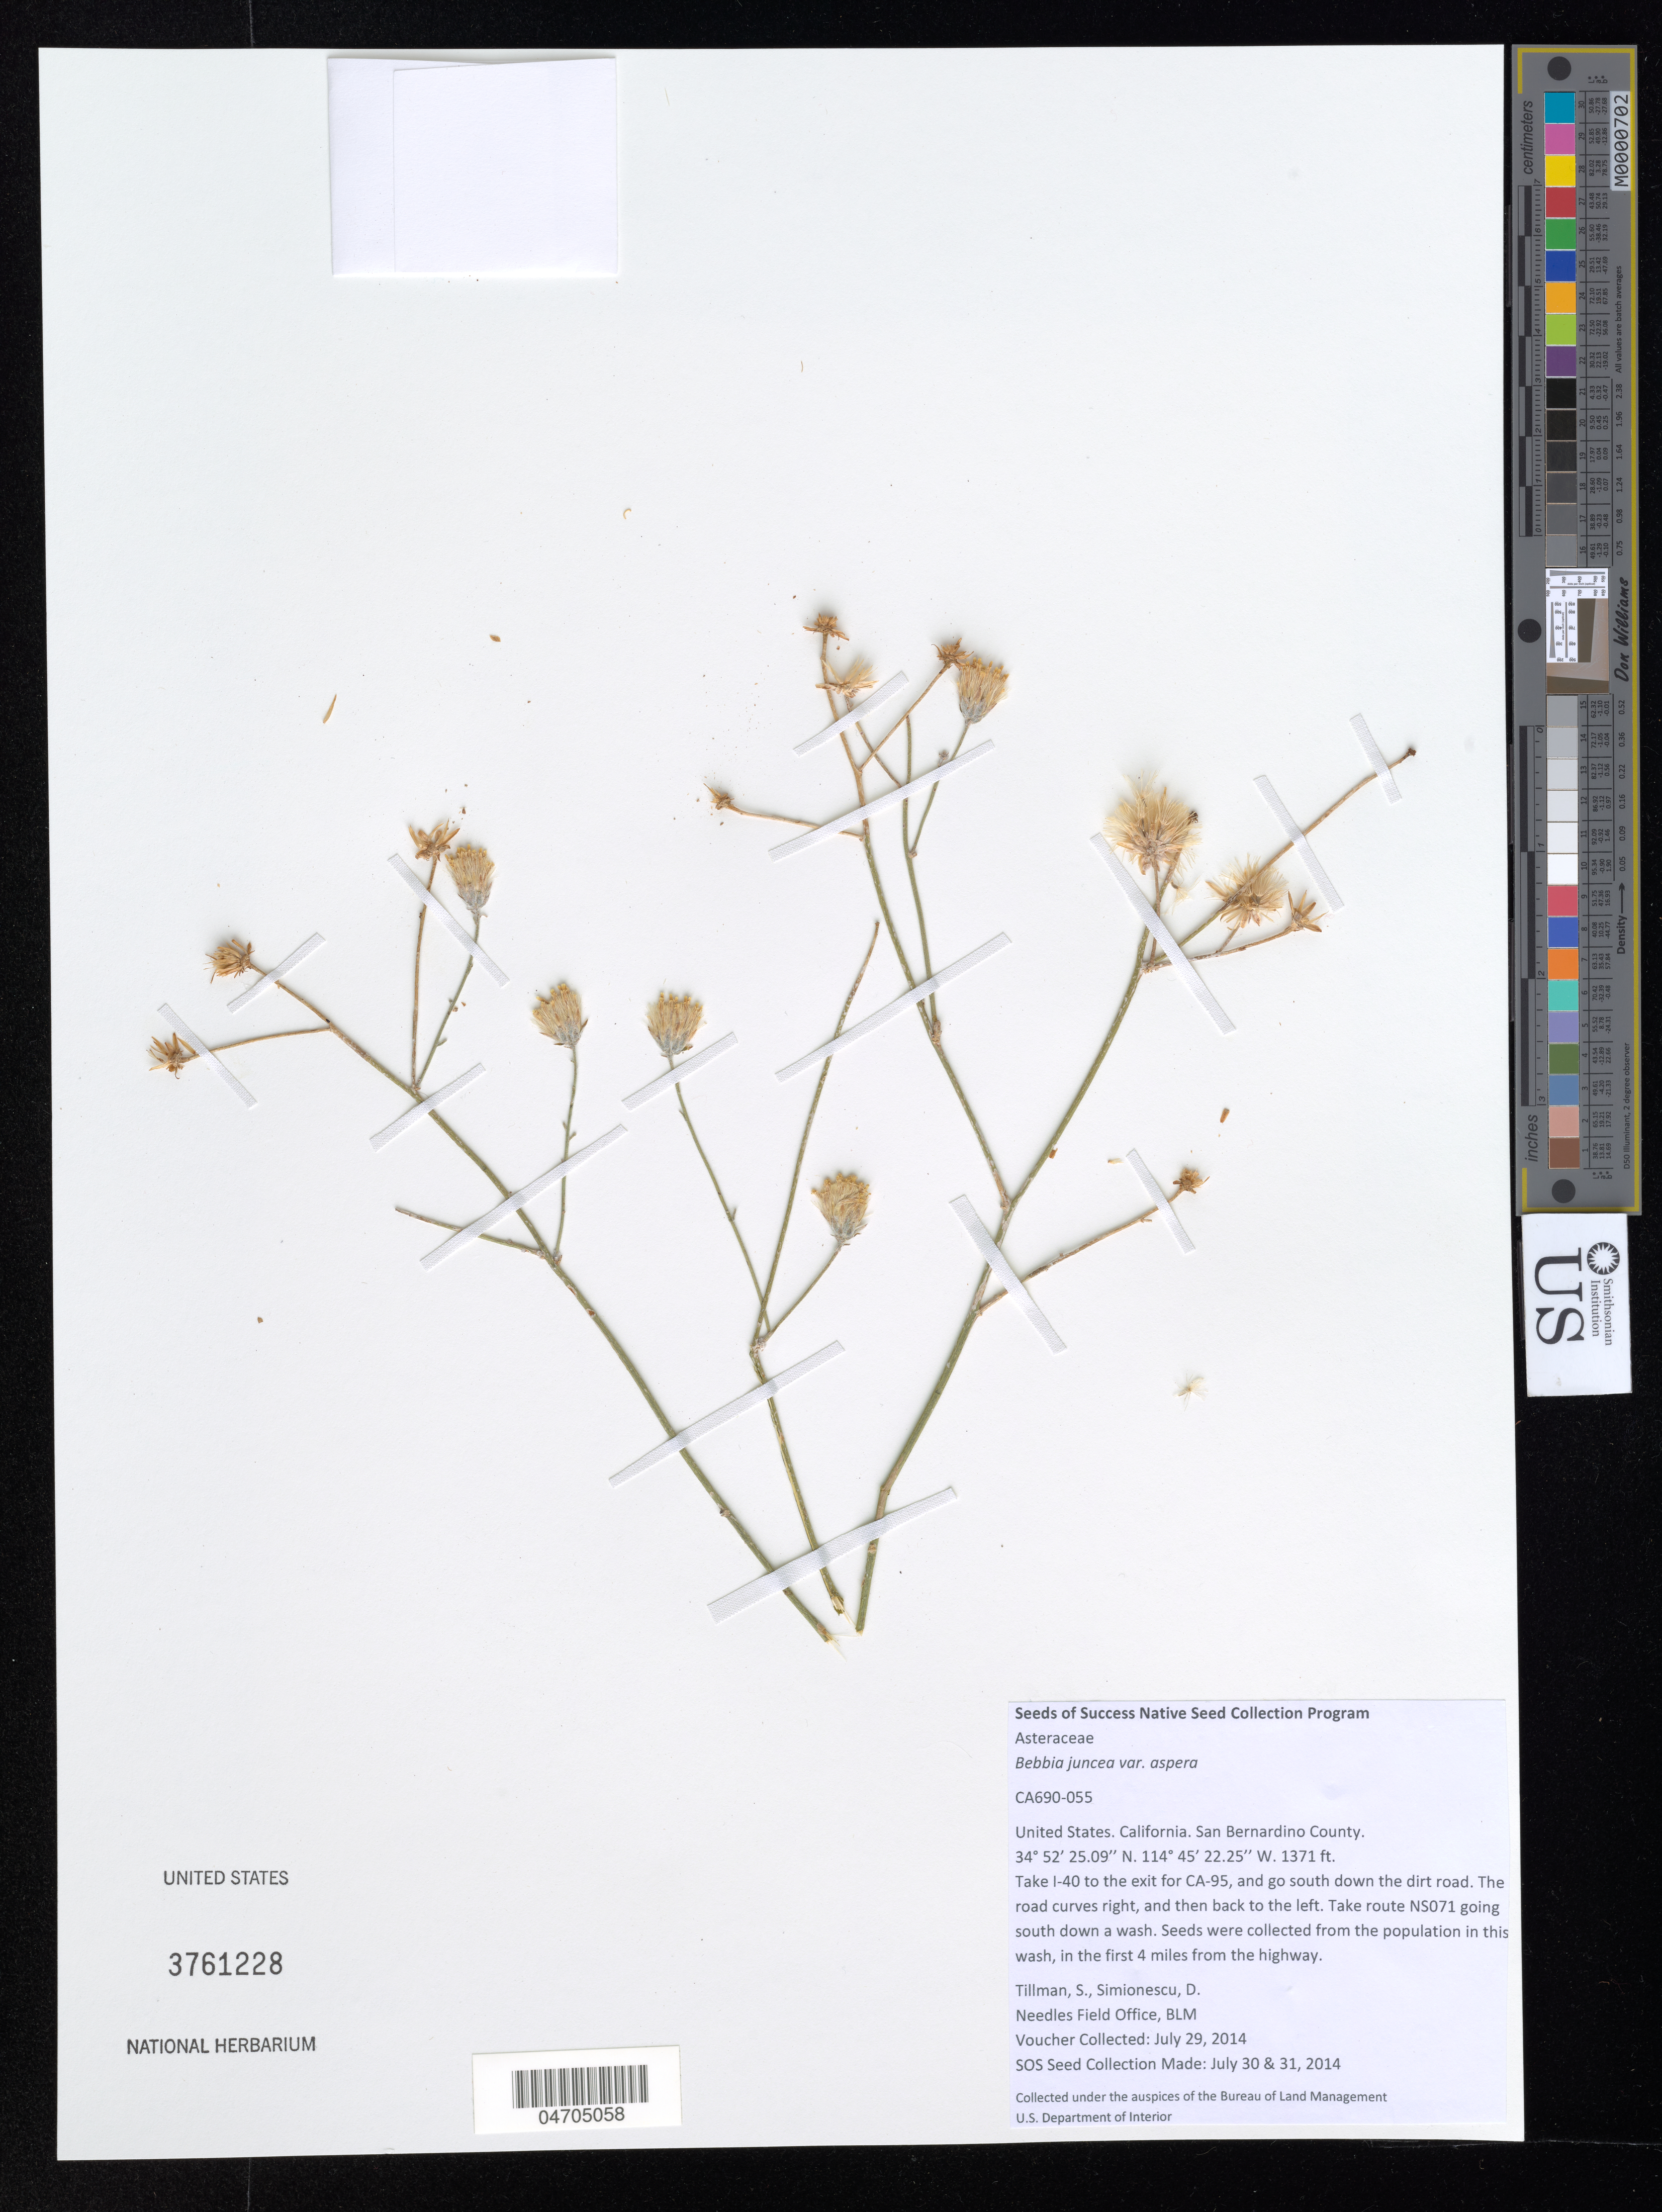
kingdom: Plantae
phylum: Tracheophyta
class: Magnoliopsida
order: Asterales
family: Asteraceae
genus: Bebbia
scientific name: Bebbia juncea var. aspera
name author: Greene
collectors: S. Tillman & D. Simionescu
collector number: CA690-055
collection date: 2014-07-29/2014-07-30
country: United States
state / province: California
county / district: San Bernardino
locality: San Bernardino County. Take I-40 to the exit for CA-95, and go south down the dirt road. The road curves right, and then back to the left. Take route NS071 going south down a wash. Seeds were collected from the population in this wash, in the first 4 miles from the highway.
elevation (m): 418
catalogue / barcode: US 3761228